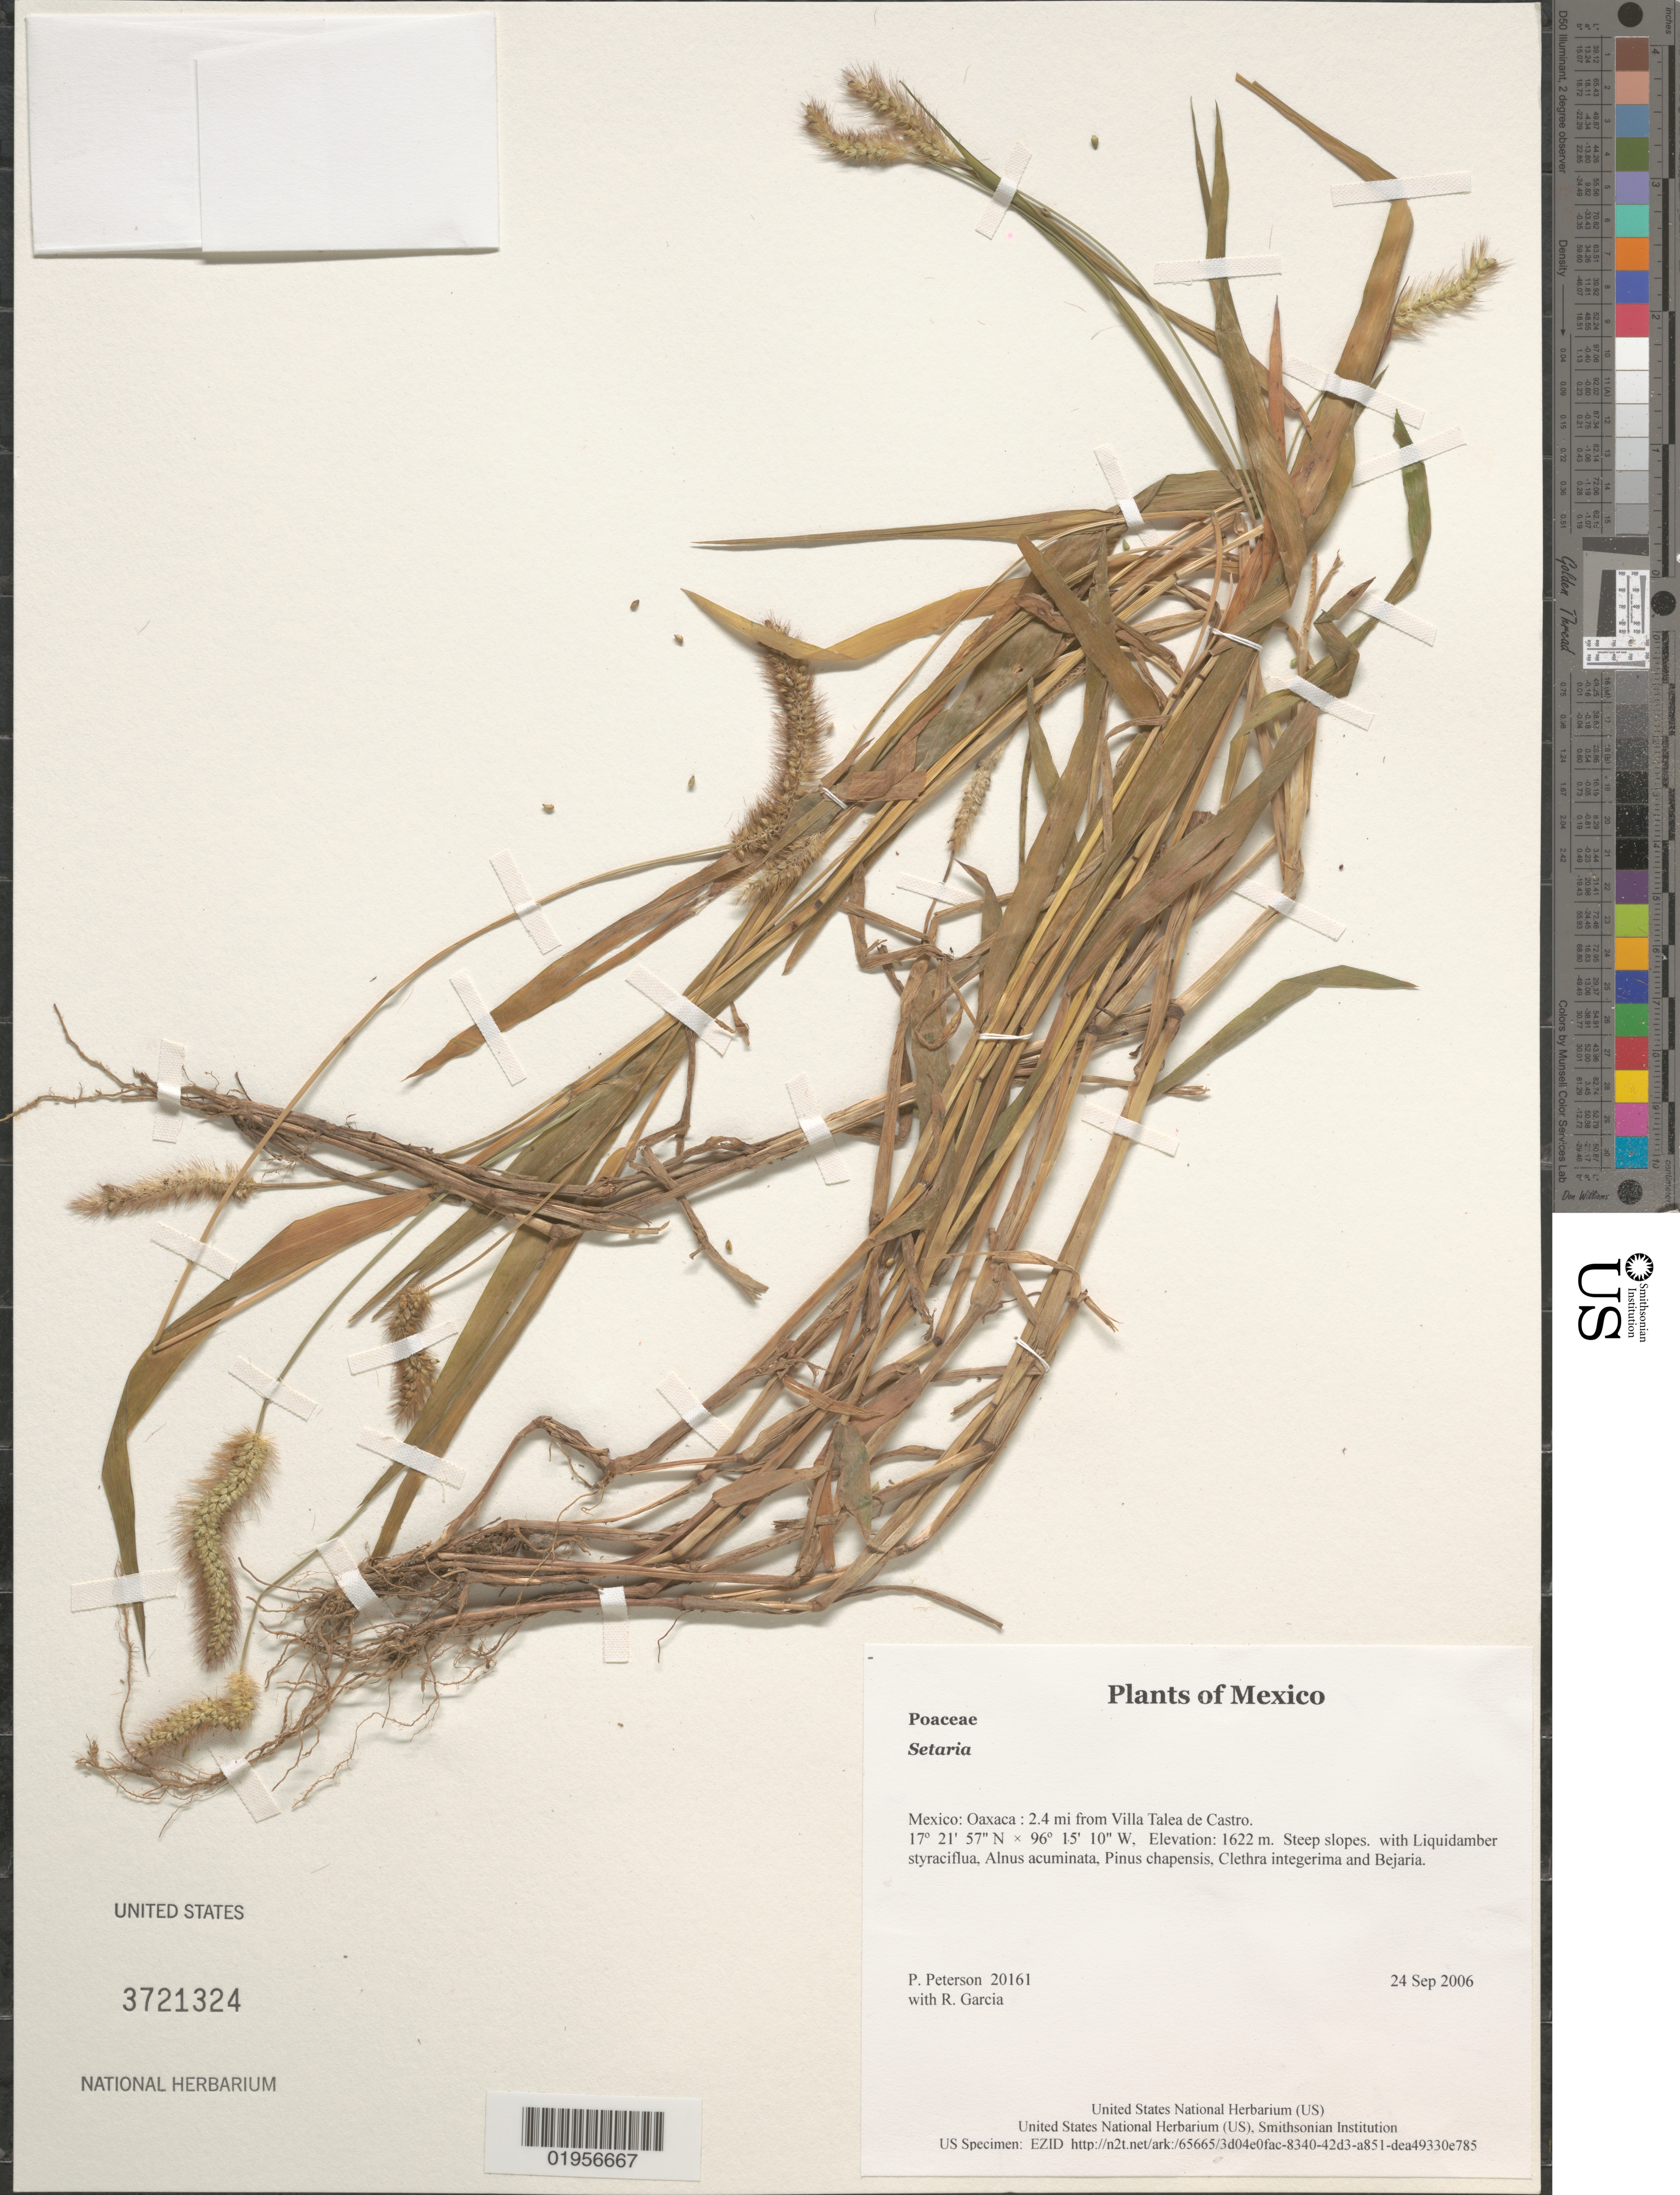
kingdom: Plantae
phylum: Tracheophyta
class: Liliopsida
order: Poales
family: Poaceae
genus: Setaria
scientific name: Setaria sp.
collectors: P. M. Peterson & R. Garcia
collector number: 20161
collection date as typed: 24 Sep 2006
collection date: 2006-09-24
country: Mexico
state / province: Oaxaca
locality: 2.4 mi from Villa Talea de Castro.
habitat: Steep slopes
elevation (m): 1622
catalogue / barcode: US 3721324